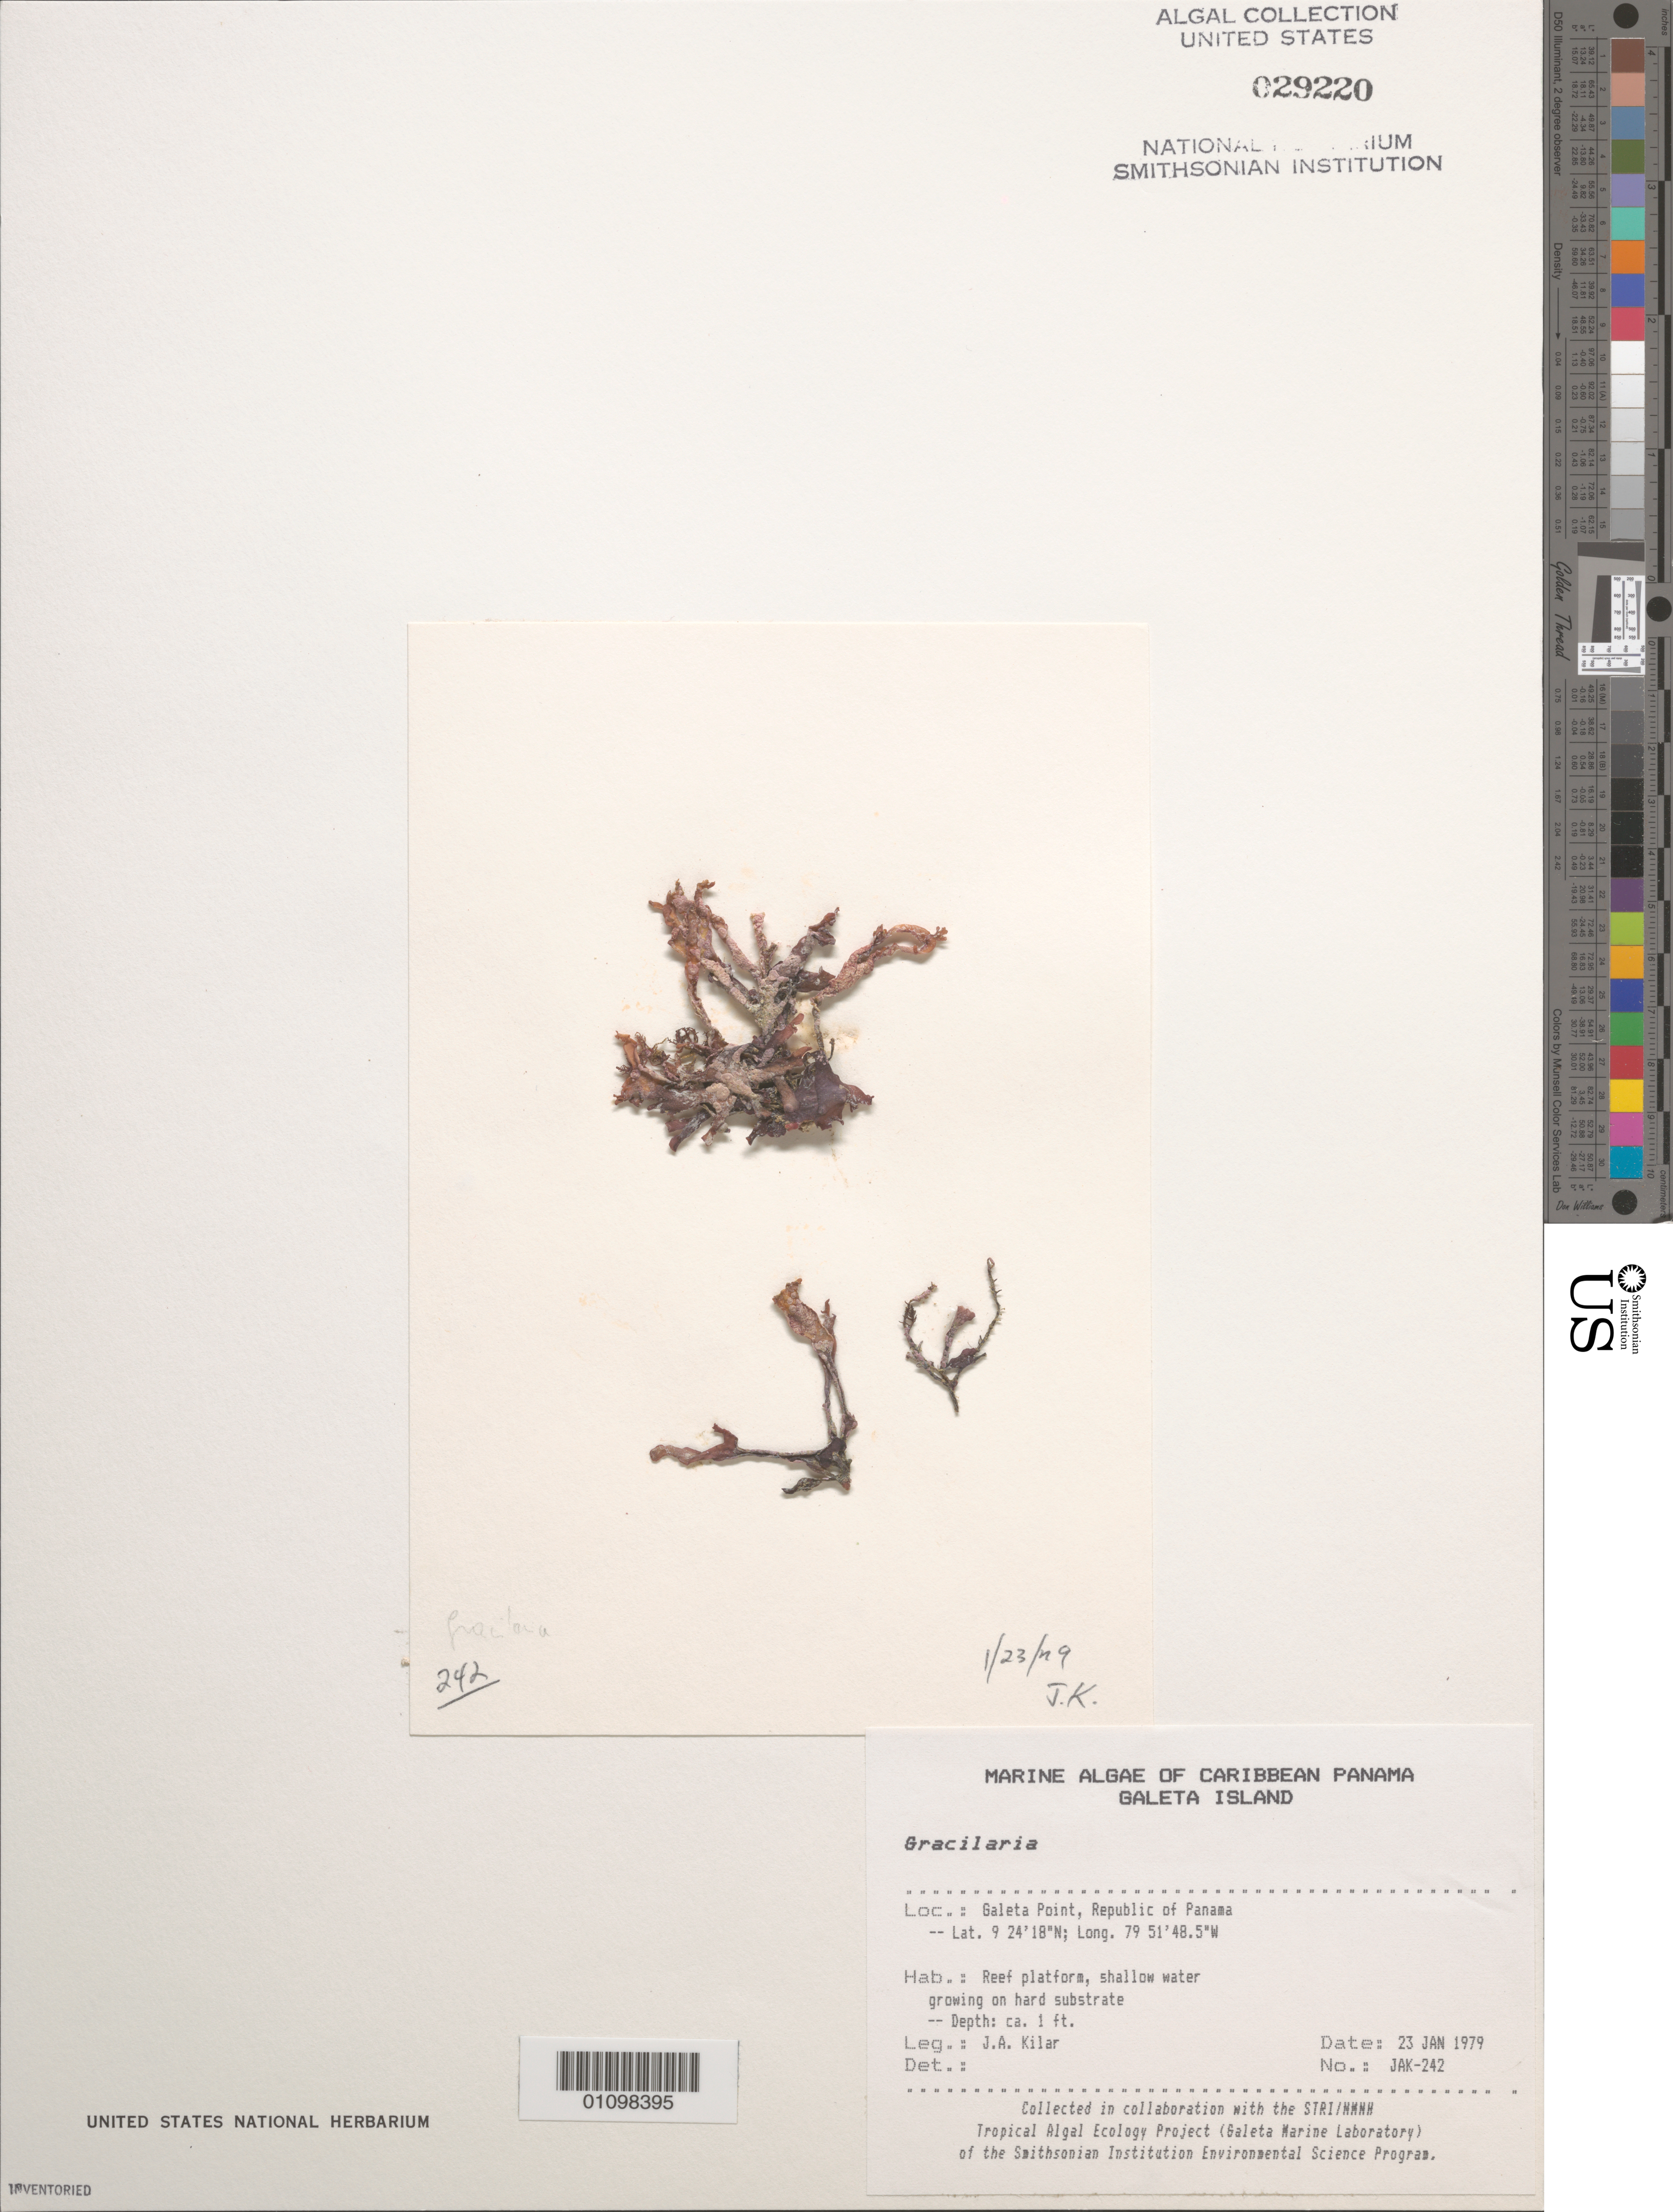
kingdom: Plantae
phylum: Rhodophyta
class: Florideophyceae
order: Gracilariales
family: Gracilariaceae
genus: Gracilaria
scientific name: Gracilaria sp.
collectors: J. A. Kilar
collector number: JAK-242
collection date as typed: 23 Jan 1979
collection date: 1979-01-23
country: Panama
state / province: Colón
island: Galeta Island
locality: Galeta Point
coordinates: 9 24' 18" N, 79 51' 48.5" W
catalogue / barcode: US 29220